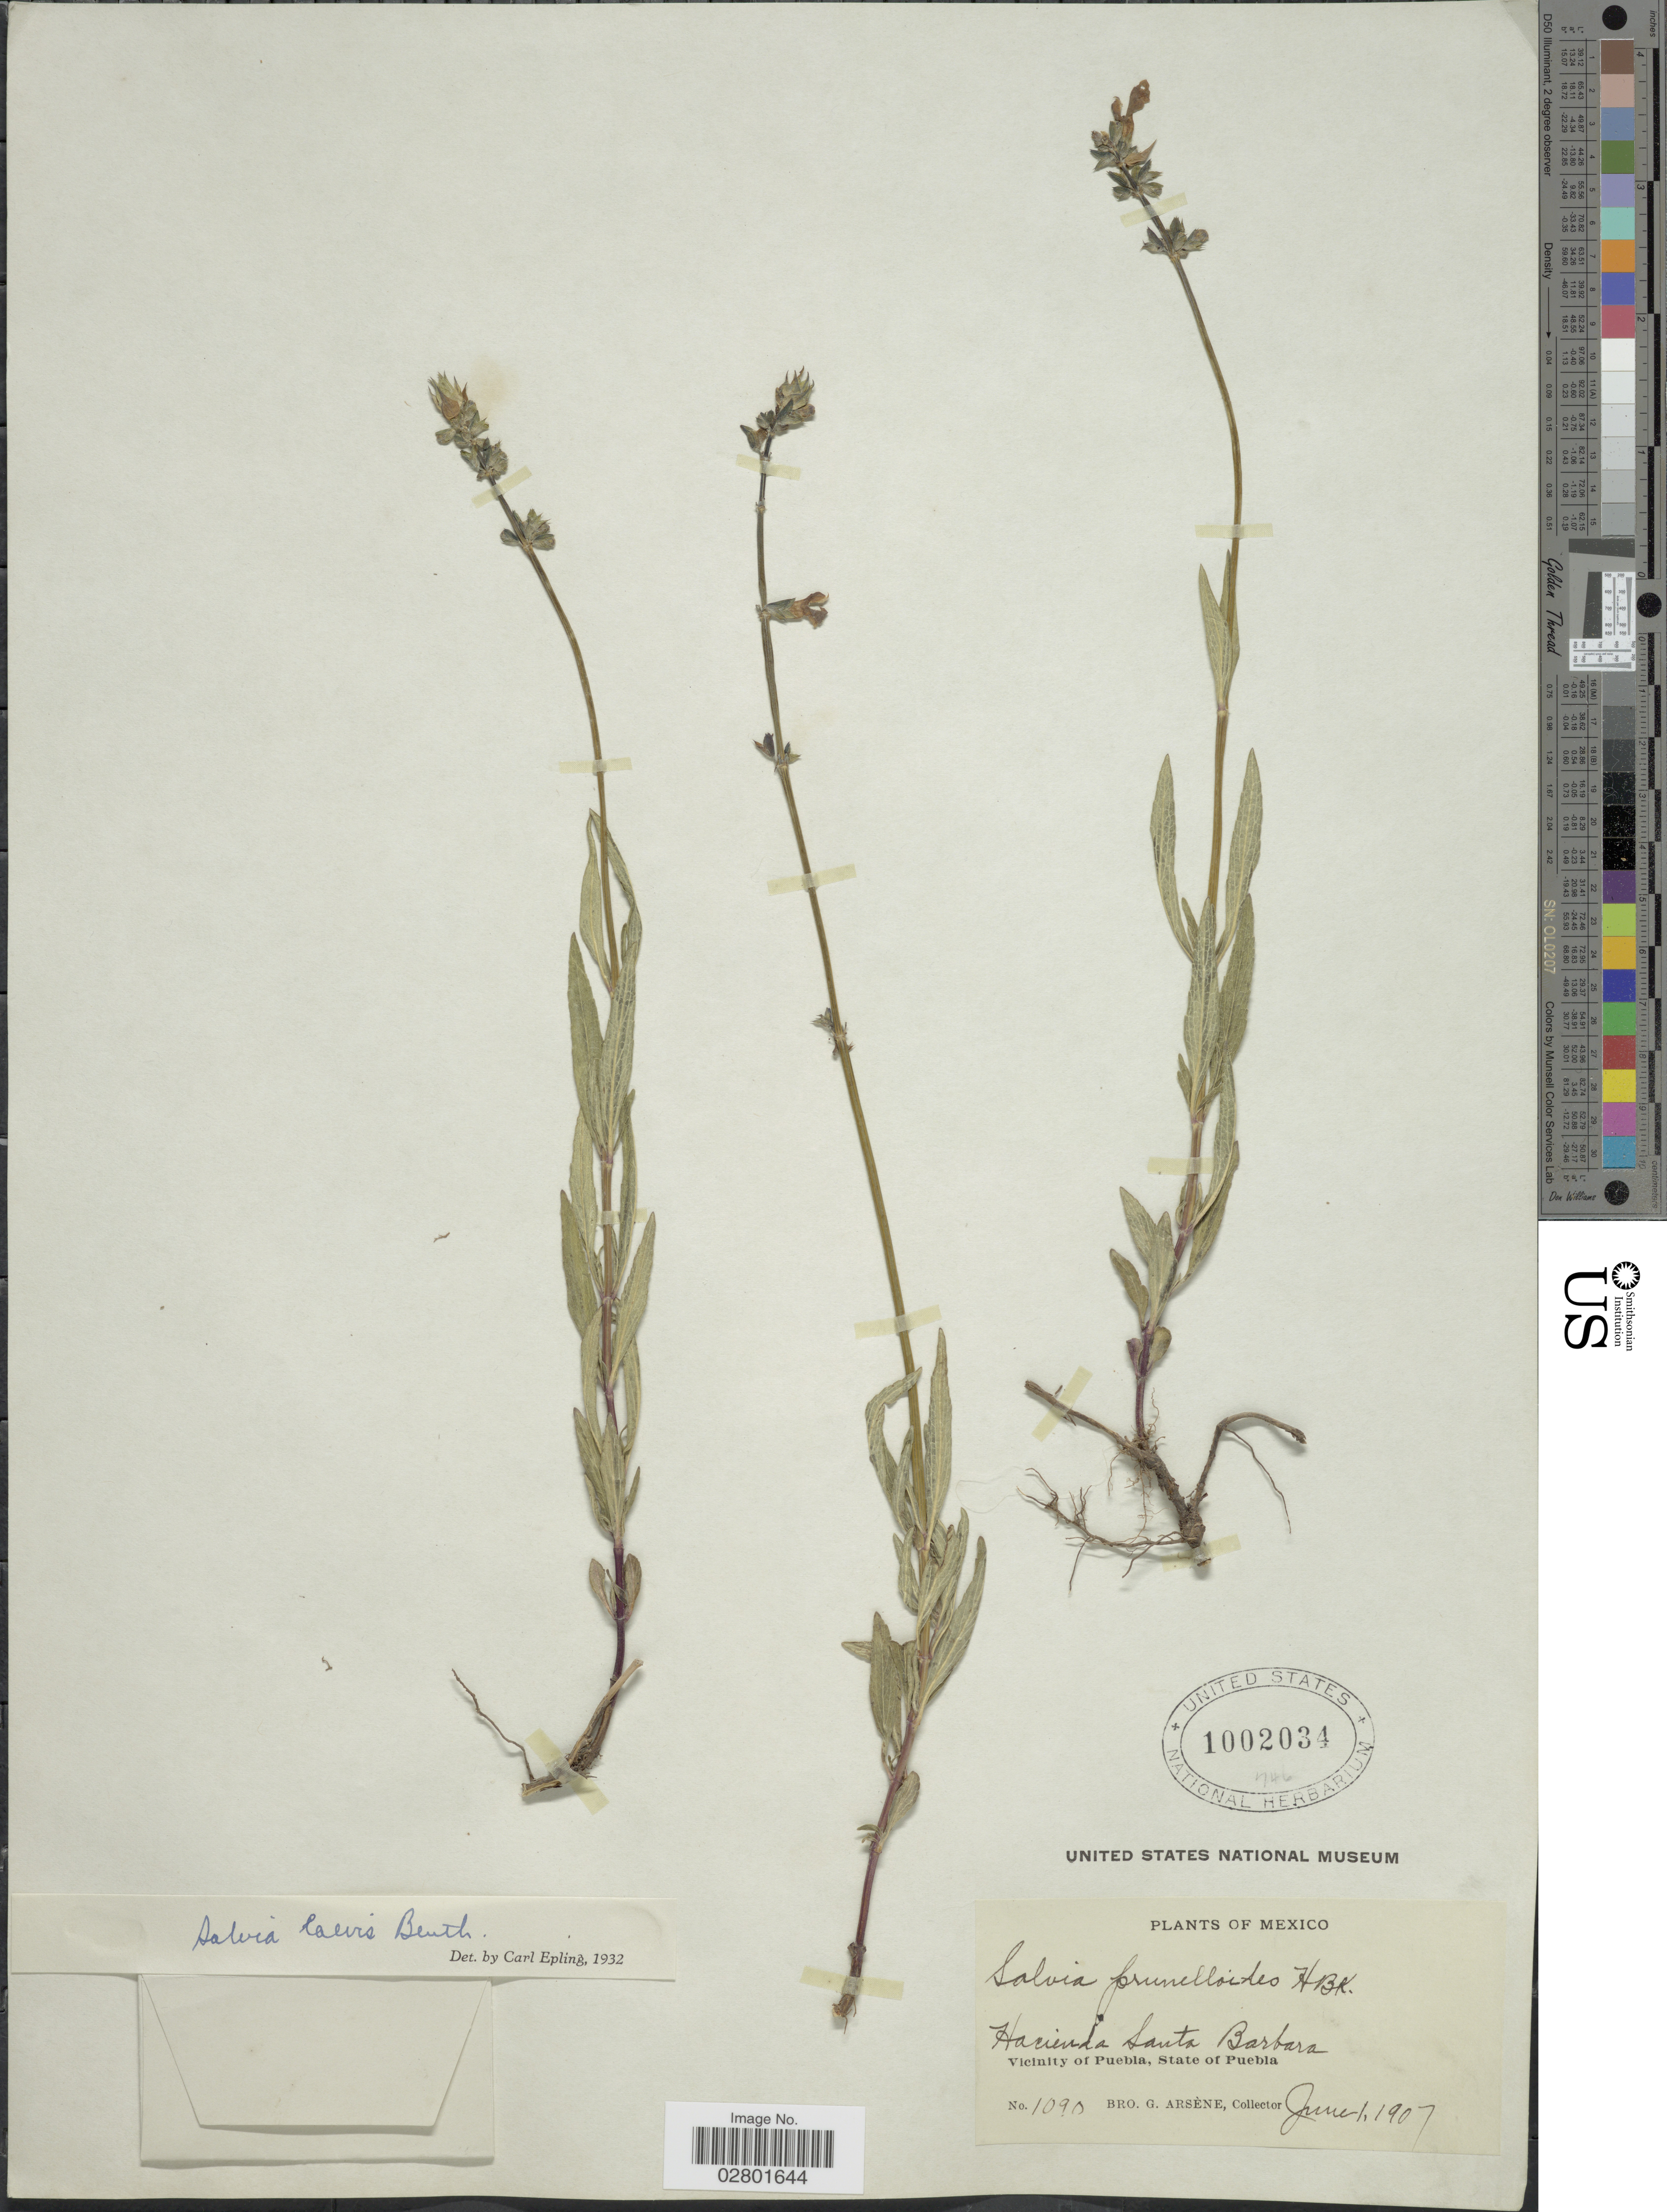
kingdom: Plantae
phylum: Tracheophyta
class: Magnoliopsida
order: Lamiales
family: Lamiaceae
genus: Salvia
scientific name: Salvia laevis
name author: Benth.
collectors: Bro. G. Arsène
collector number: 1090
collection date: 1907-06-01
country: Mexico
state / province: Puebla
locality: Hacienda Santa Barbara, Vicinity of Puebla.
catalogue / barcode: US 1002034